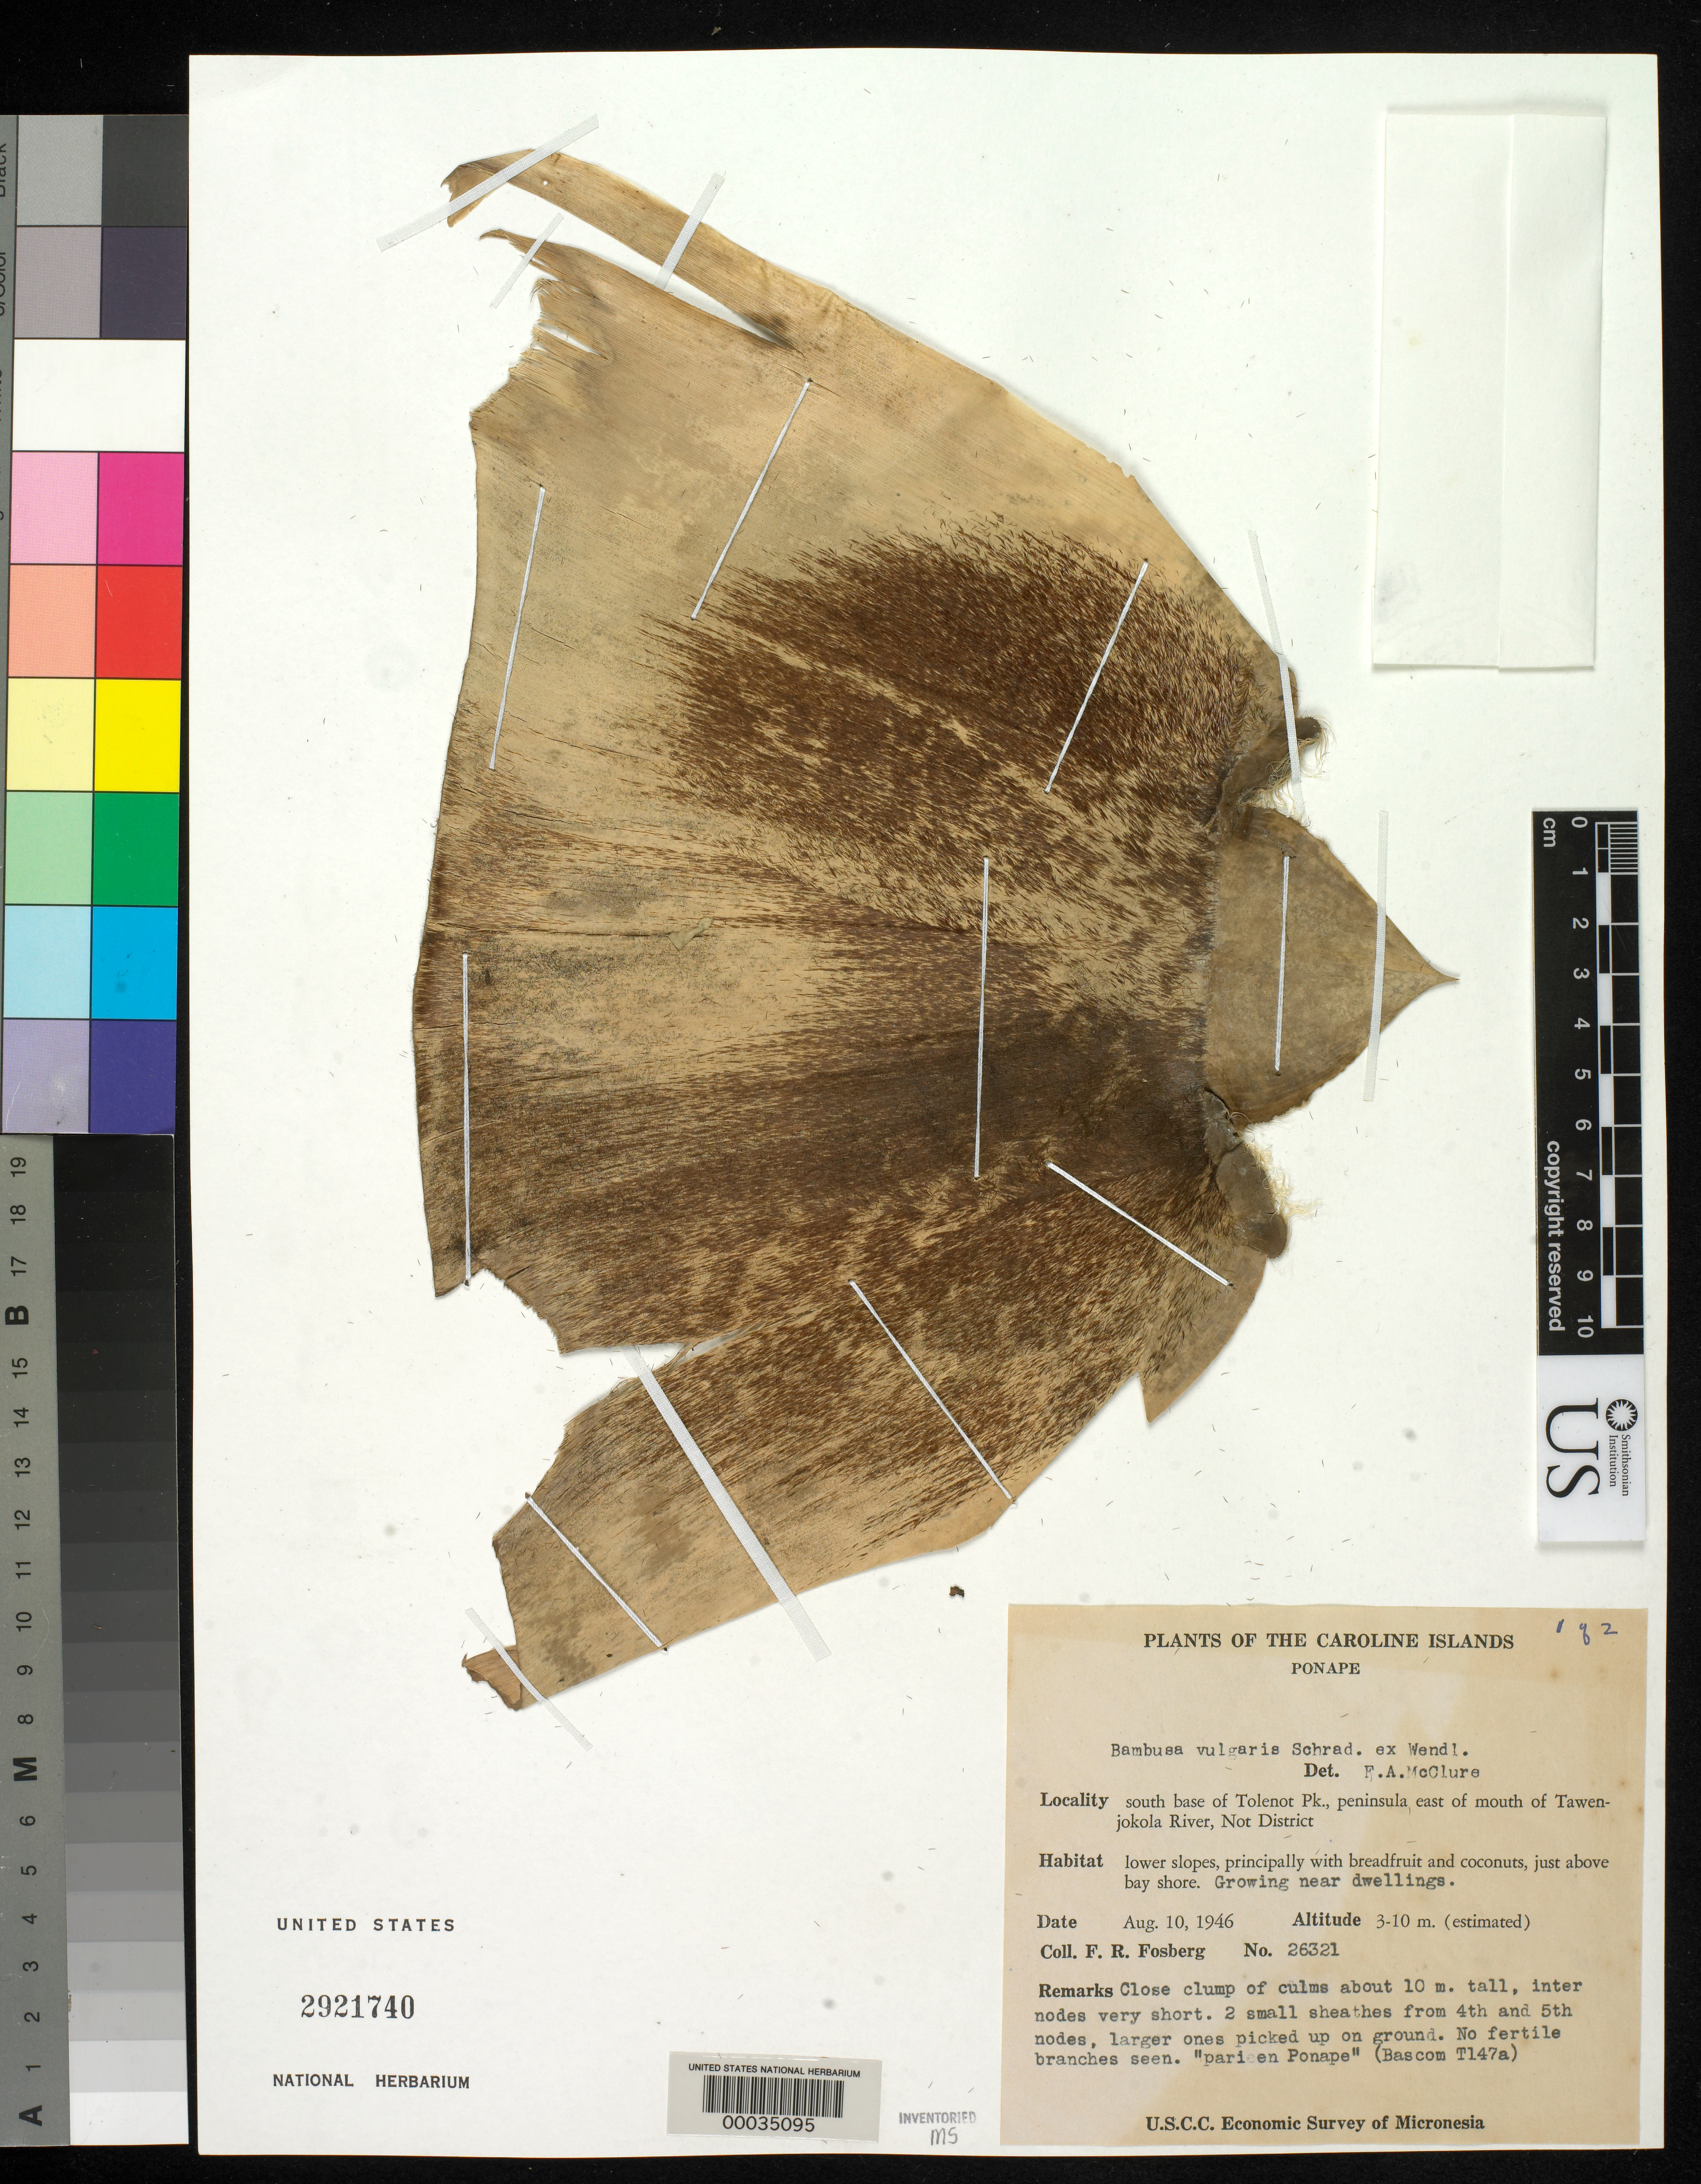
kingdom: Plantae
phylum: Tracheophyta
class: Liliopsida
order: Poales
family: Poaceae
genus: Bambusa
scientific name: Bambusa vulgaris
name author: Schrad. ex J.C. Wendl.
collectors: F. R. Fosberg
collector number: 26321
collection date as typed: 10 Aug 1946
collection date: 1946-08-10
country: Micronesia, Federated States of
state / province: Pohnpei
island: Pohnpei [Ponape]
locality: Tolenot peak, tawenjokola river, not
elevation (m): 3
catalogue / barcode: US 2921740